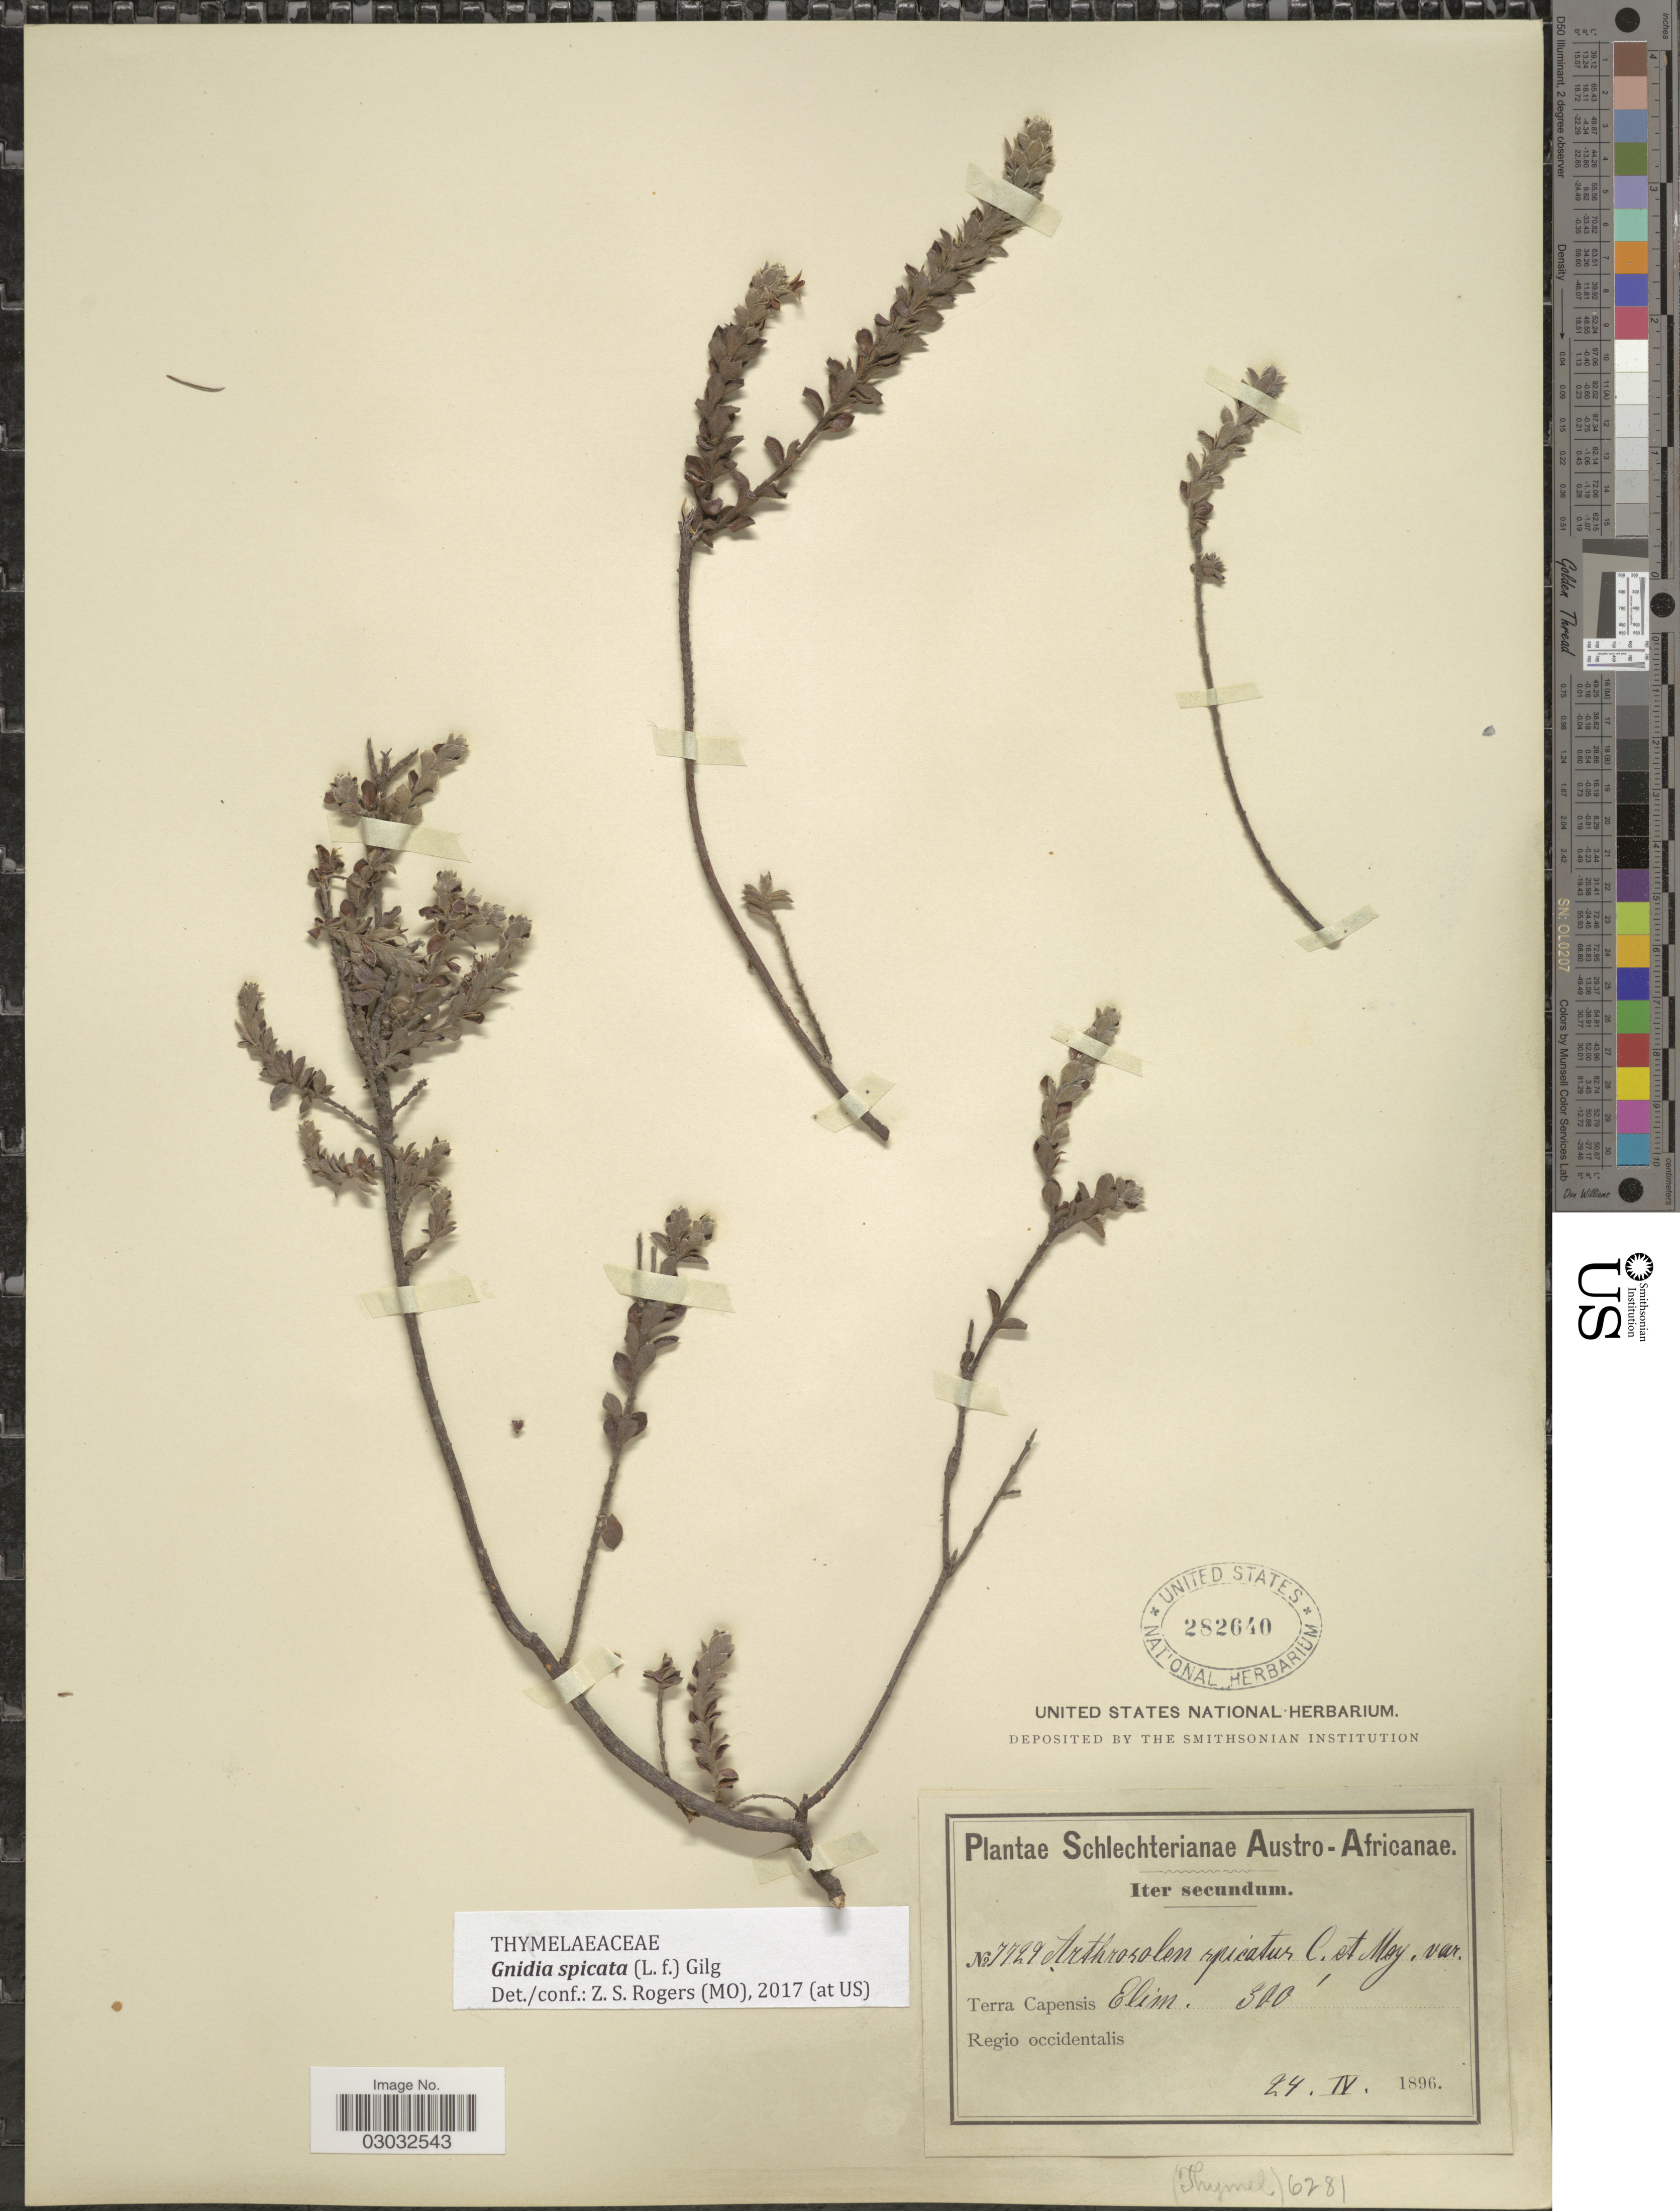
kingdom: Plantae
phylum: Tracheophyta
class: Magnoliopsida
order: Malvales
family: Thymelaeaceae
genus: Gnidia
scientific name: Gnidia spicata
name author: (L. f.) Gilg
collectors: Schlechter, --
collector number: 7729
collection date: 1896-04-24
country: South Africa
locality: Austro-Africanae. Terra Capensis. Regio occidentalis. Elim.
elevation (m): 91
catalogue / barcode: US 282640